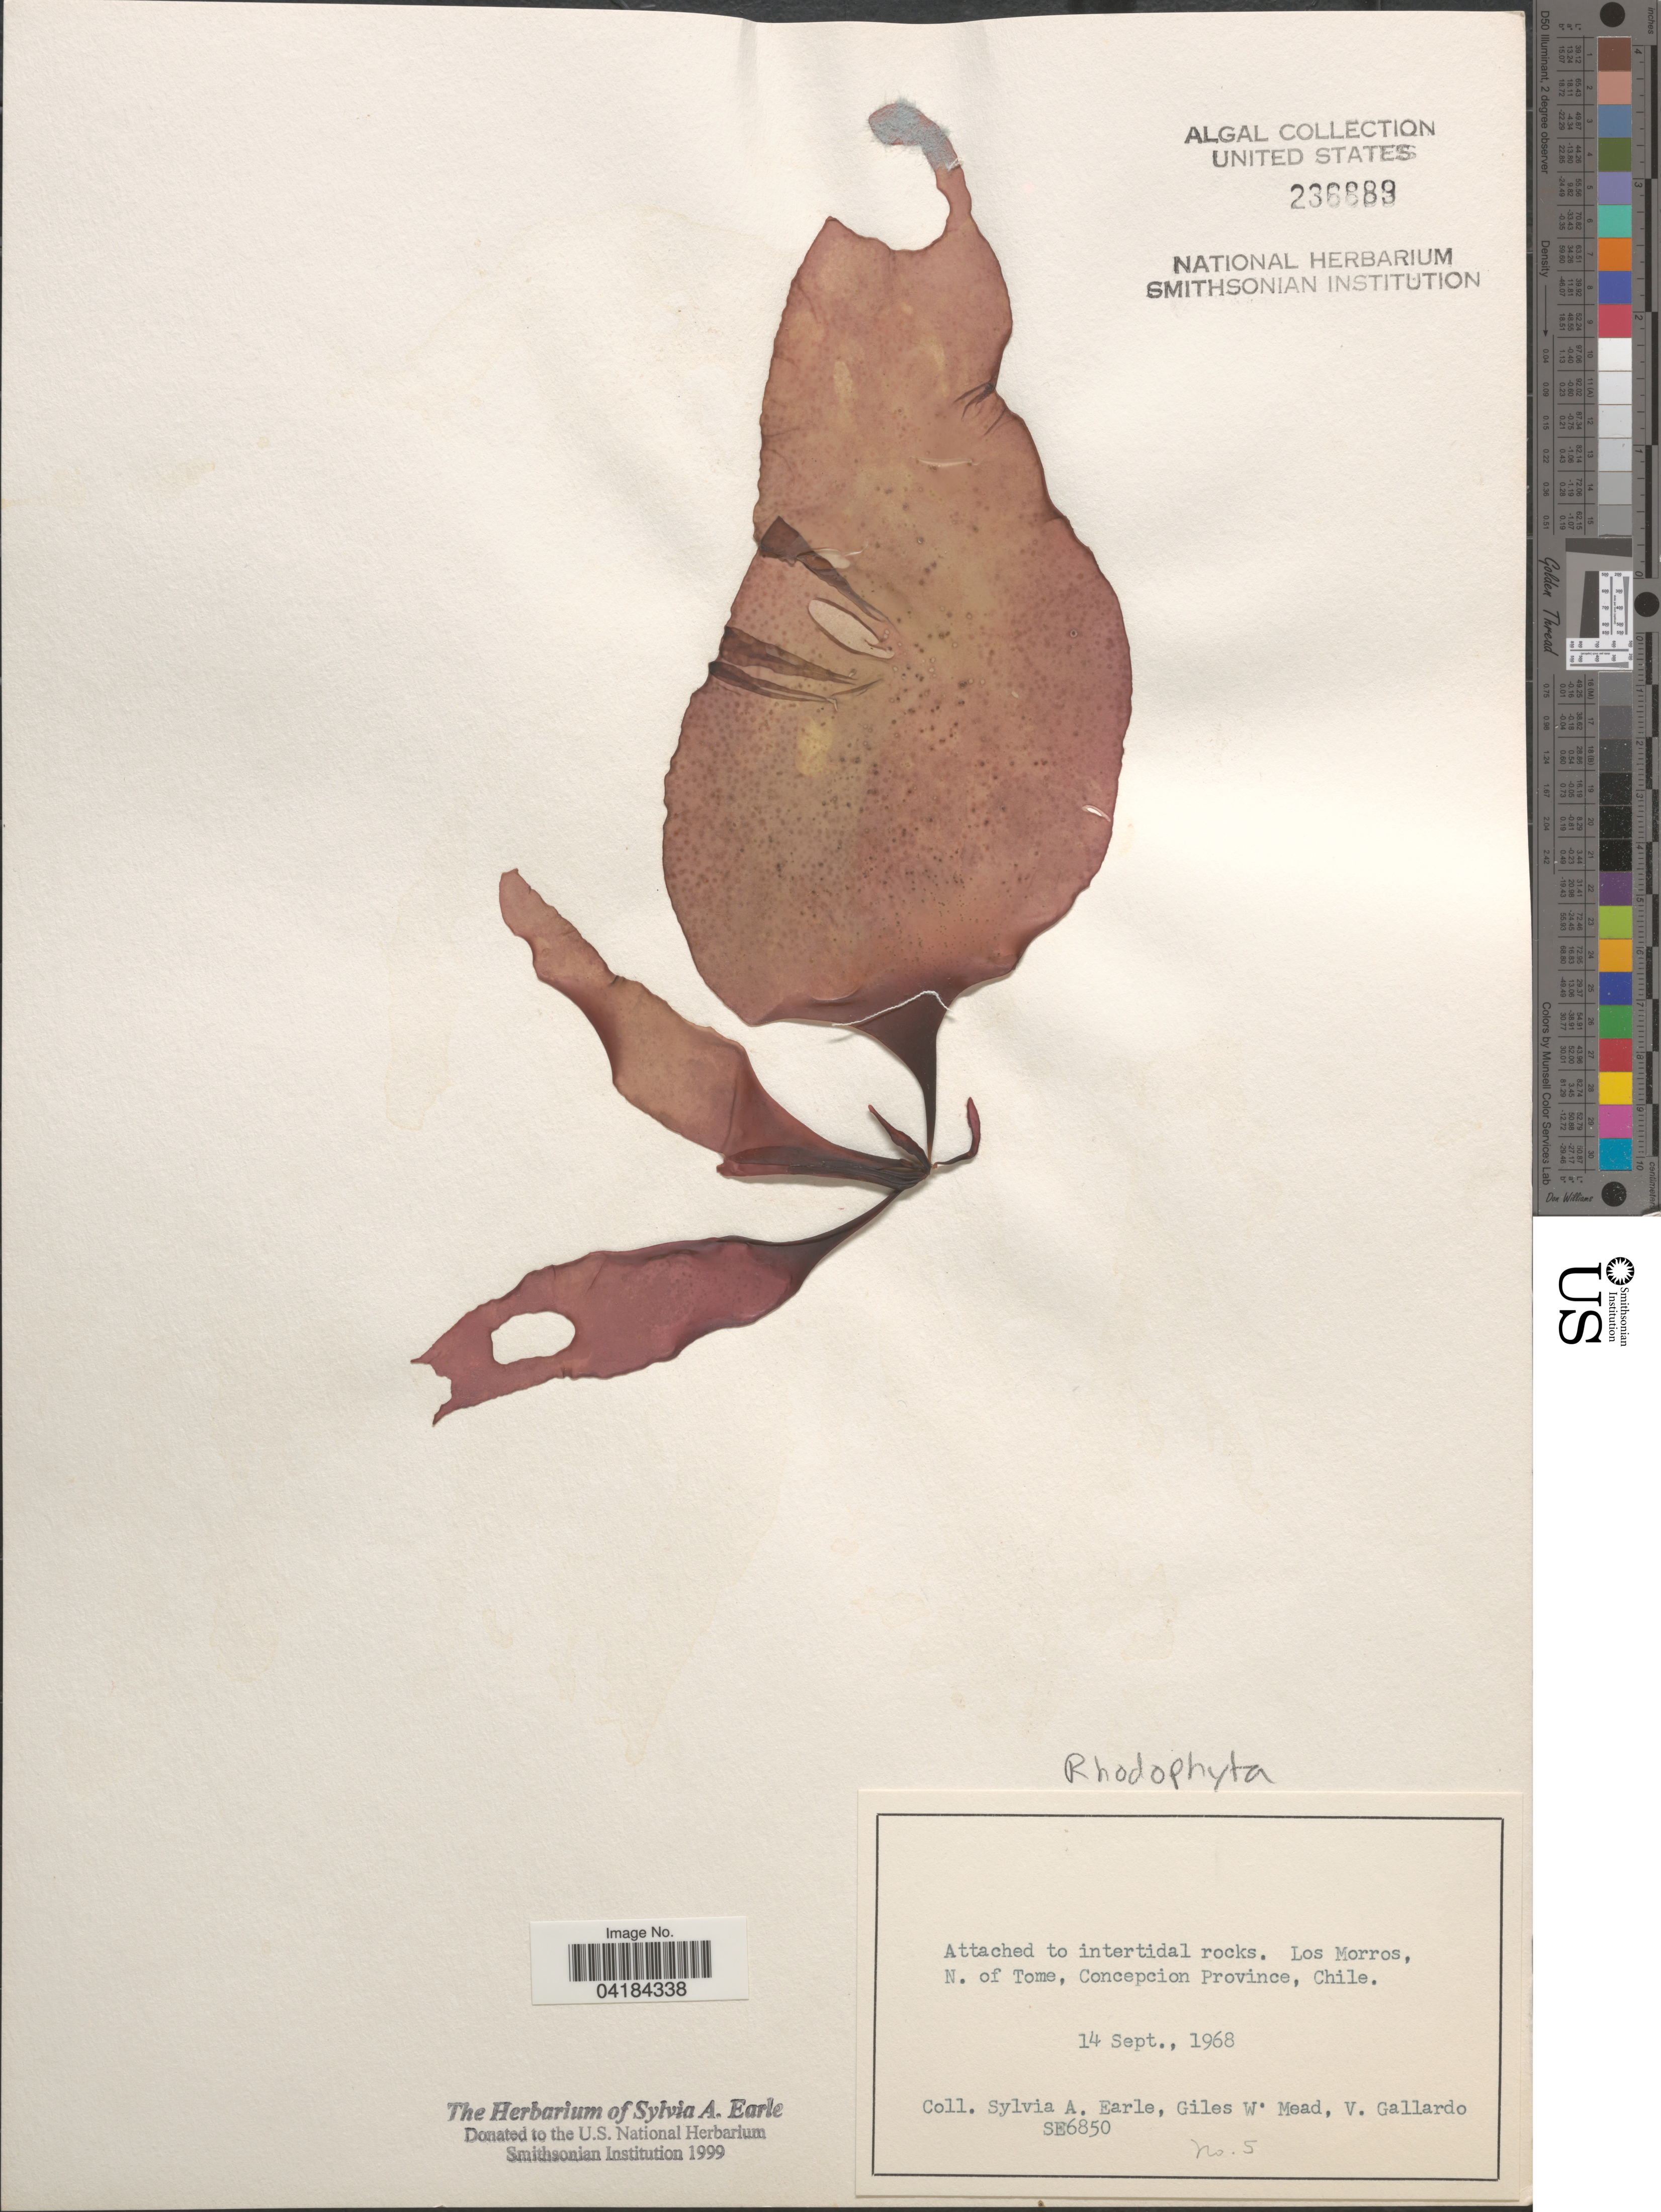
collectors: S. A. Earle, G. W. Mead & V. Gallardo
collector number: SE6850/5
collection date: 1968-09-14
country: Chile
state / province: Bio-Bío (VIII)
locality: Los Morros, N. of Tome, Concepcion Province.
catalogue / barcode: US 236889